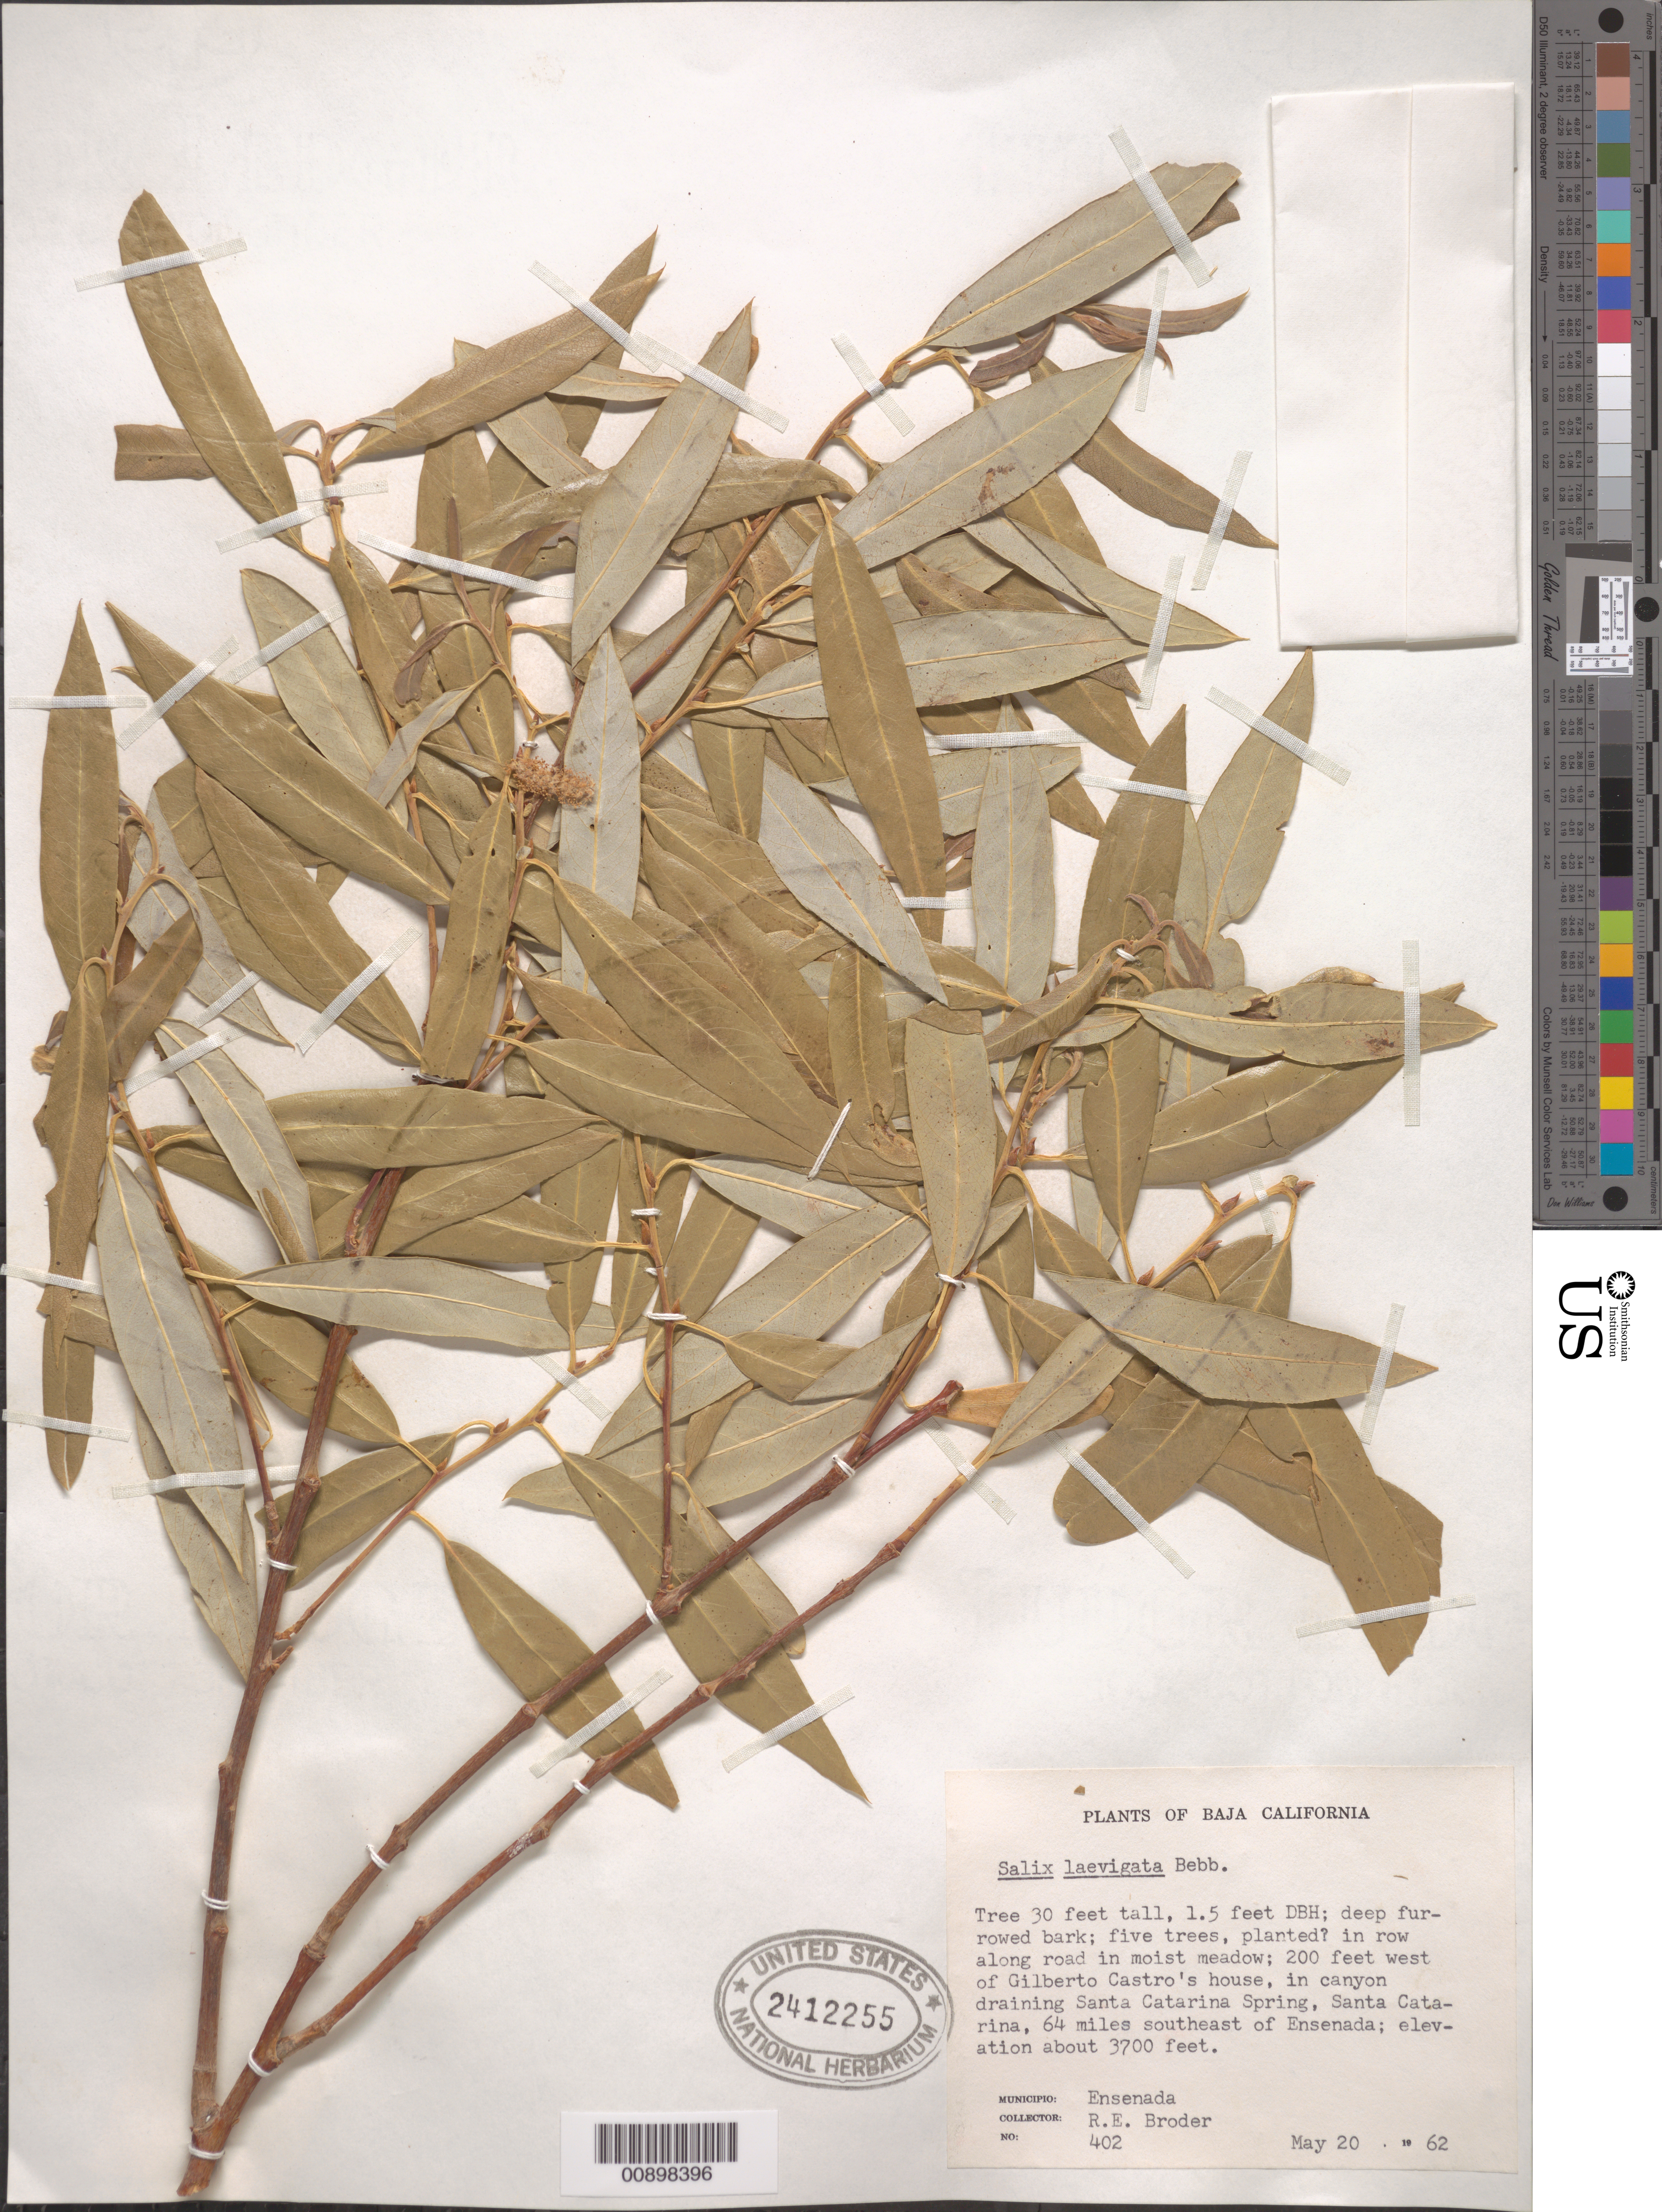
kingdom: Plantae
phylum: Tracheophyta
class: Magnoliopsida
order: Malpighiales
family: Salicaceae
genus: Salix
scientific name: Salix laevigata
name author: Bebb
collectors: R. Broder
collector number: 402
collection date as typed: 20 May 1962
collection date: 1962-05-20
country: Mexico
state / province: Baja California Norte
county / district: Ensenada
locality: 200 feet west of Gilberto Castro's house, in canyon draining Santa Catarina Spring, Santa Catarina, 64 miles southeast of Ensenada, Municipio Ensenada, Baja California.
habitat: In row along road in moist meadow.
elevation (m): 1128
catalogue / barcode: US 2412255